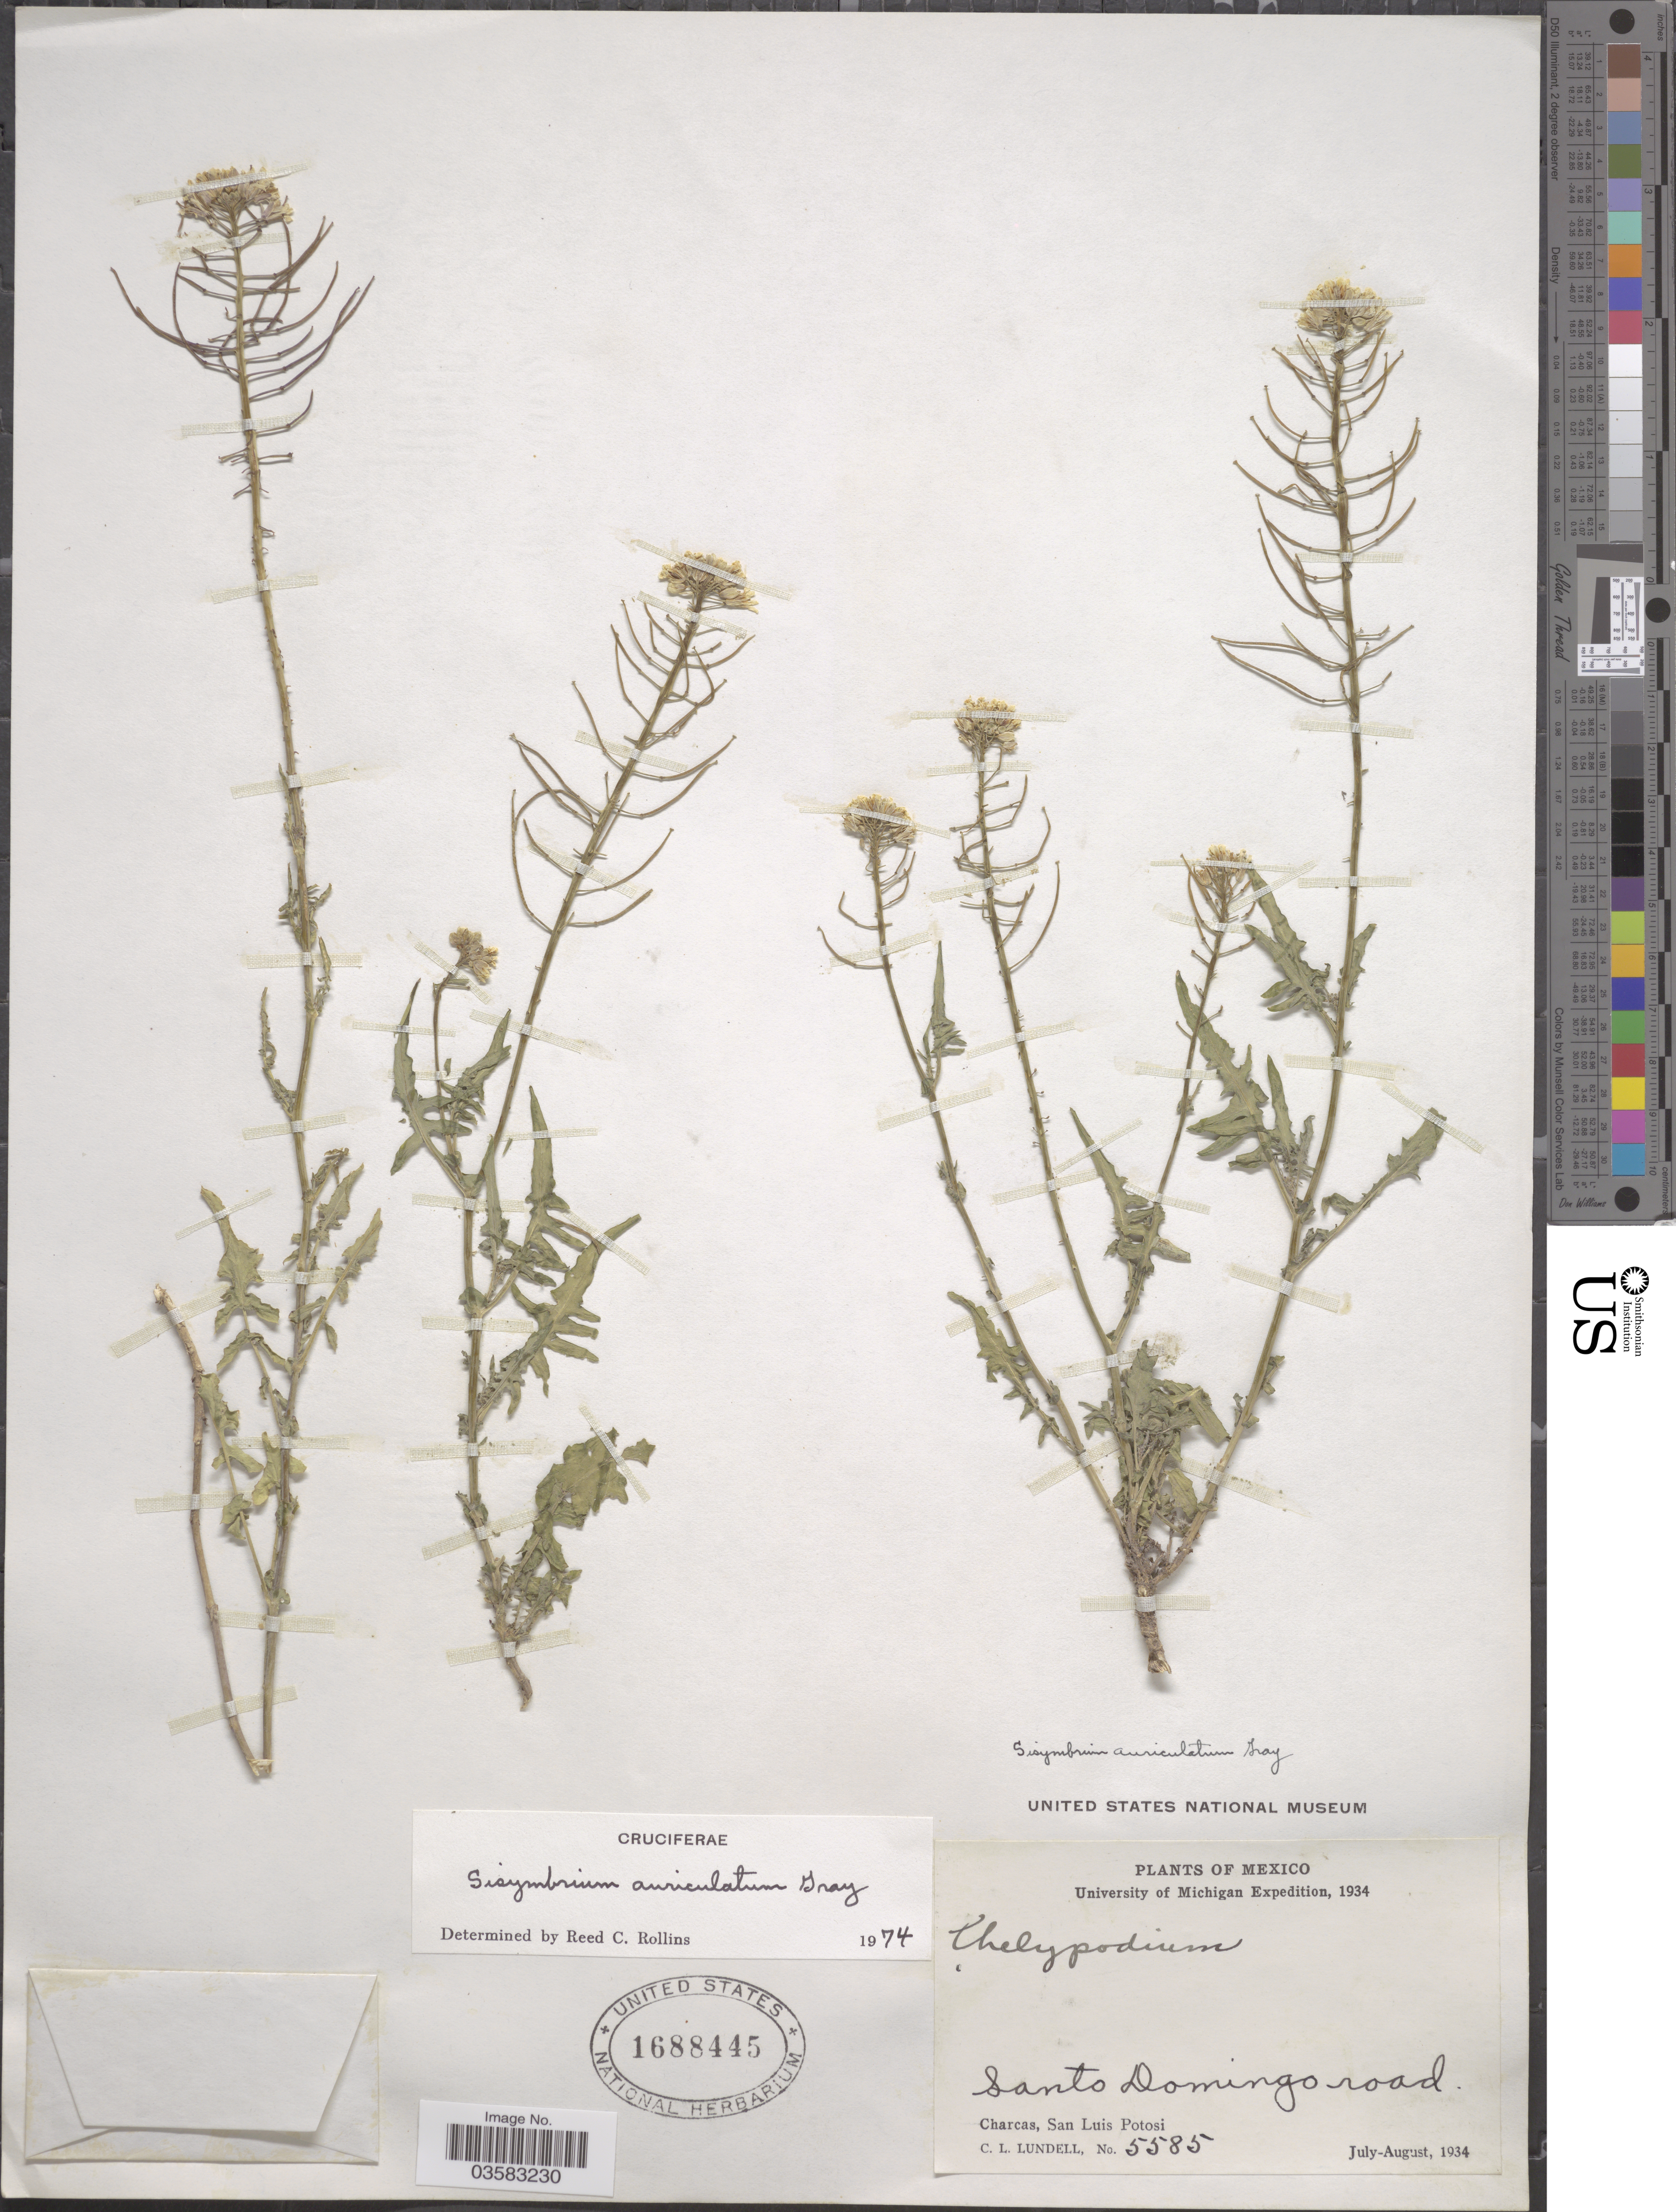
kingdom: Plantae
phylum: Tracheophyta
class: Magnoliopsida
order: Brassicales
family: Brassicaceae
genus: Sisymbrium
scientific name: Sisymbrium auriculatum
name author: A. Gray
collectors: C. L. Lundell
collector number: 5585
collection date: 1934-07/1934-08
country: Mexico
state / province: San Luis Potosí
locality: Santo Domingo road. Charcas.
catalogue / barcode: US 1688445